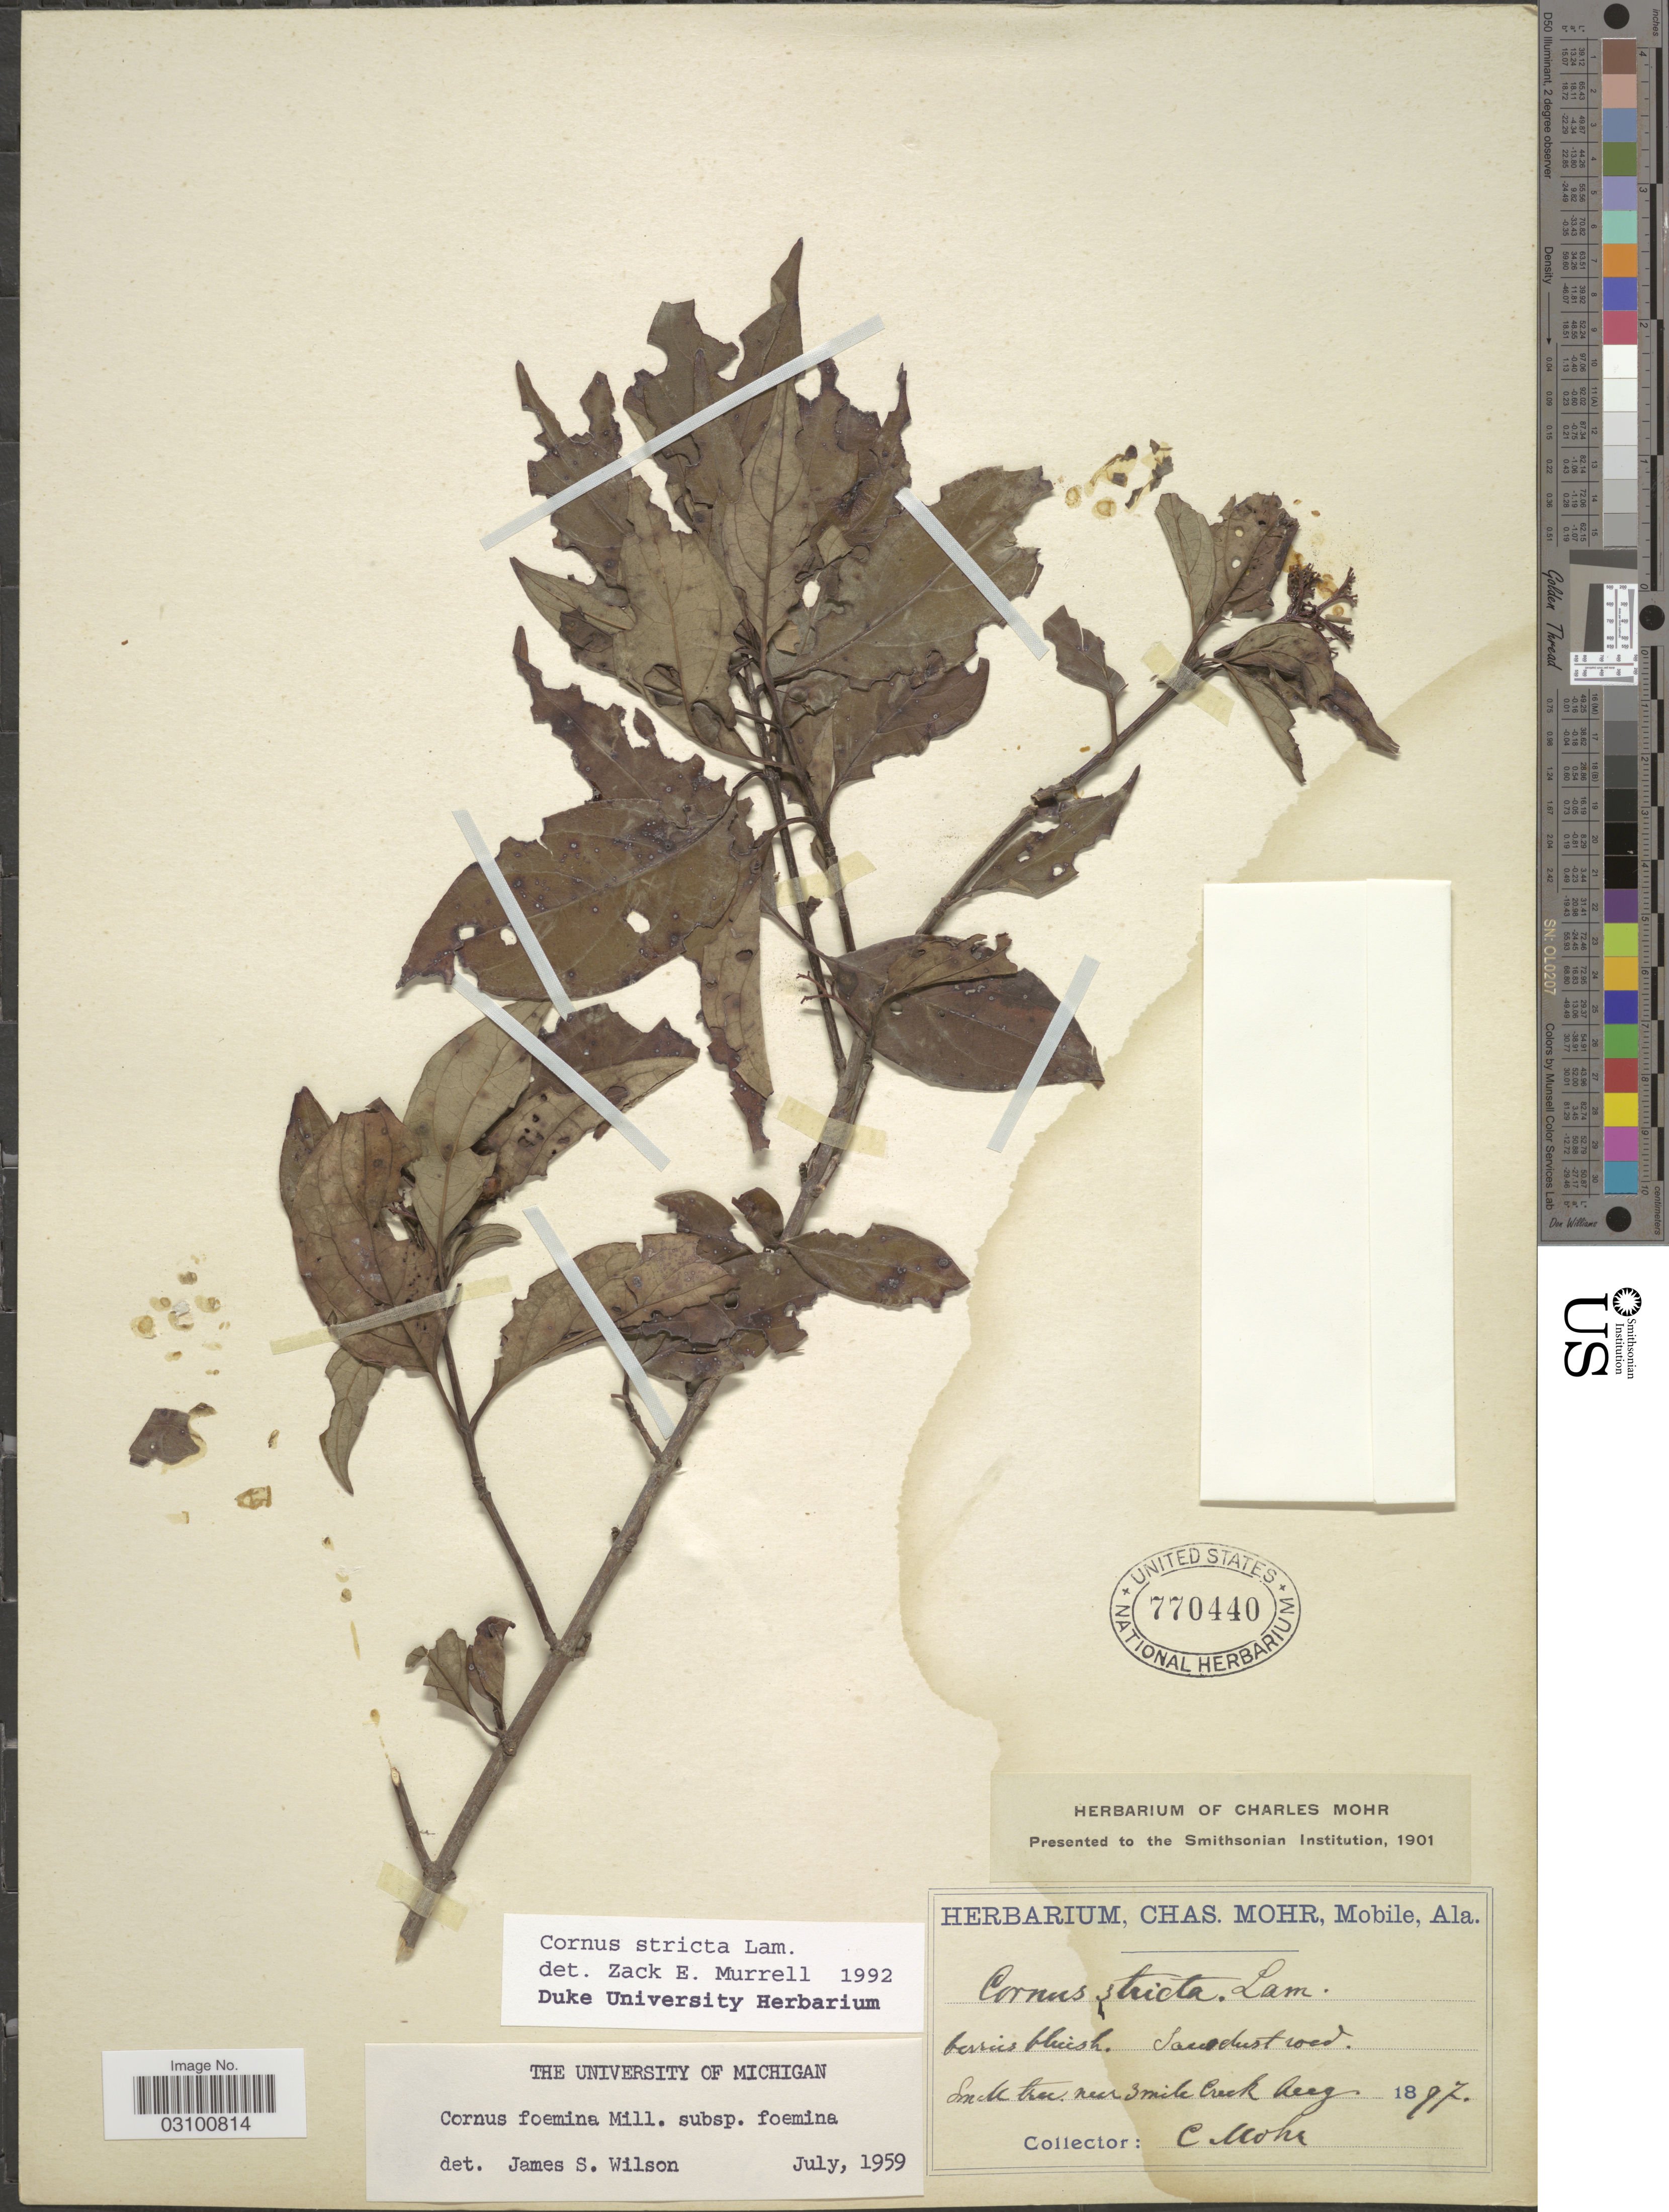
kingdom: Plantae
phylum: Tracheophyta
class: Magnoliopsida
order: Cornales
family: Cornaceae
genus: Cornus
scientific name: Cornus stricta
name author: Lam.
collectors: C. T. Mohr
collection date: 1897-08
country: United States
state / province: Alabama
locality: Near 3 mile Creek.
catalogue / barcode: US 770440